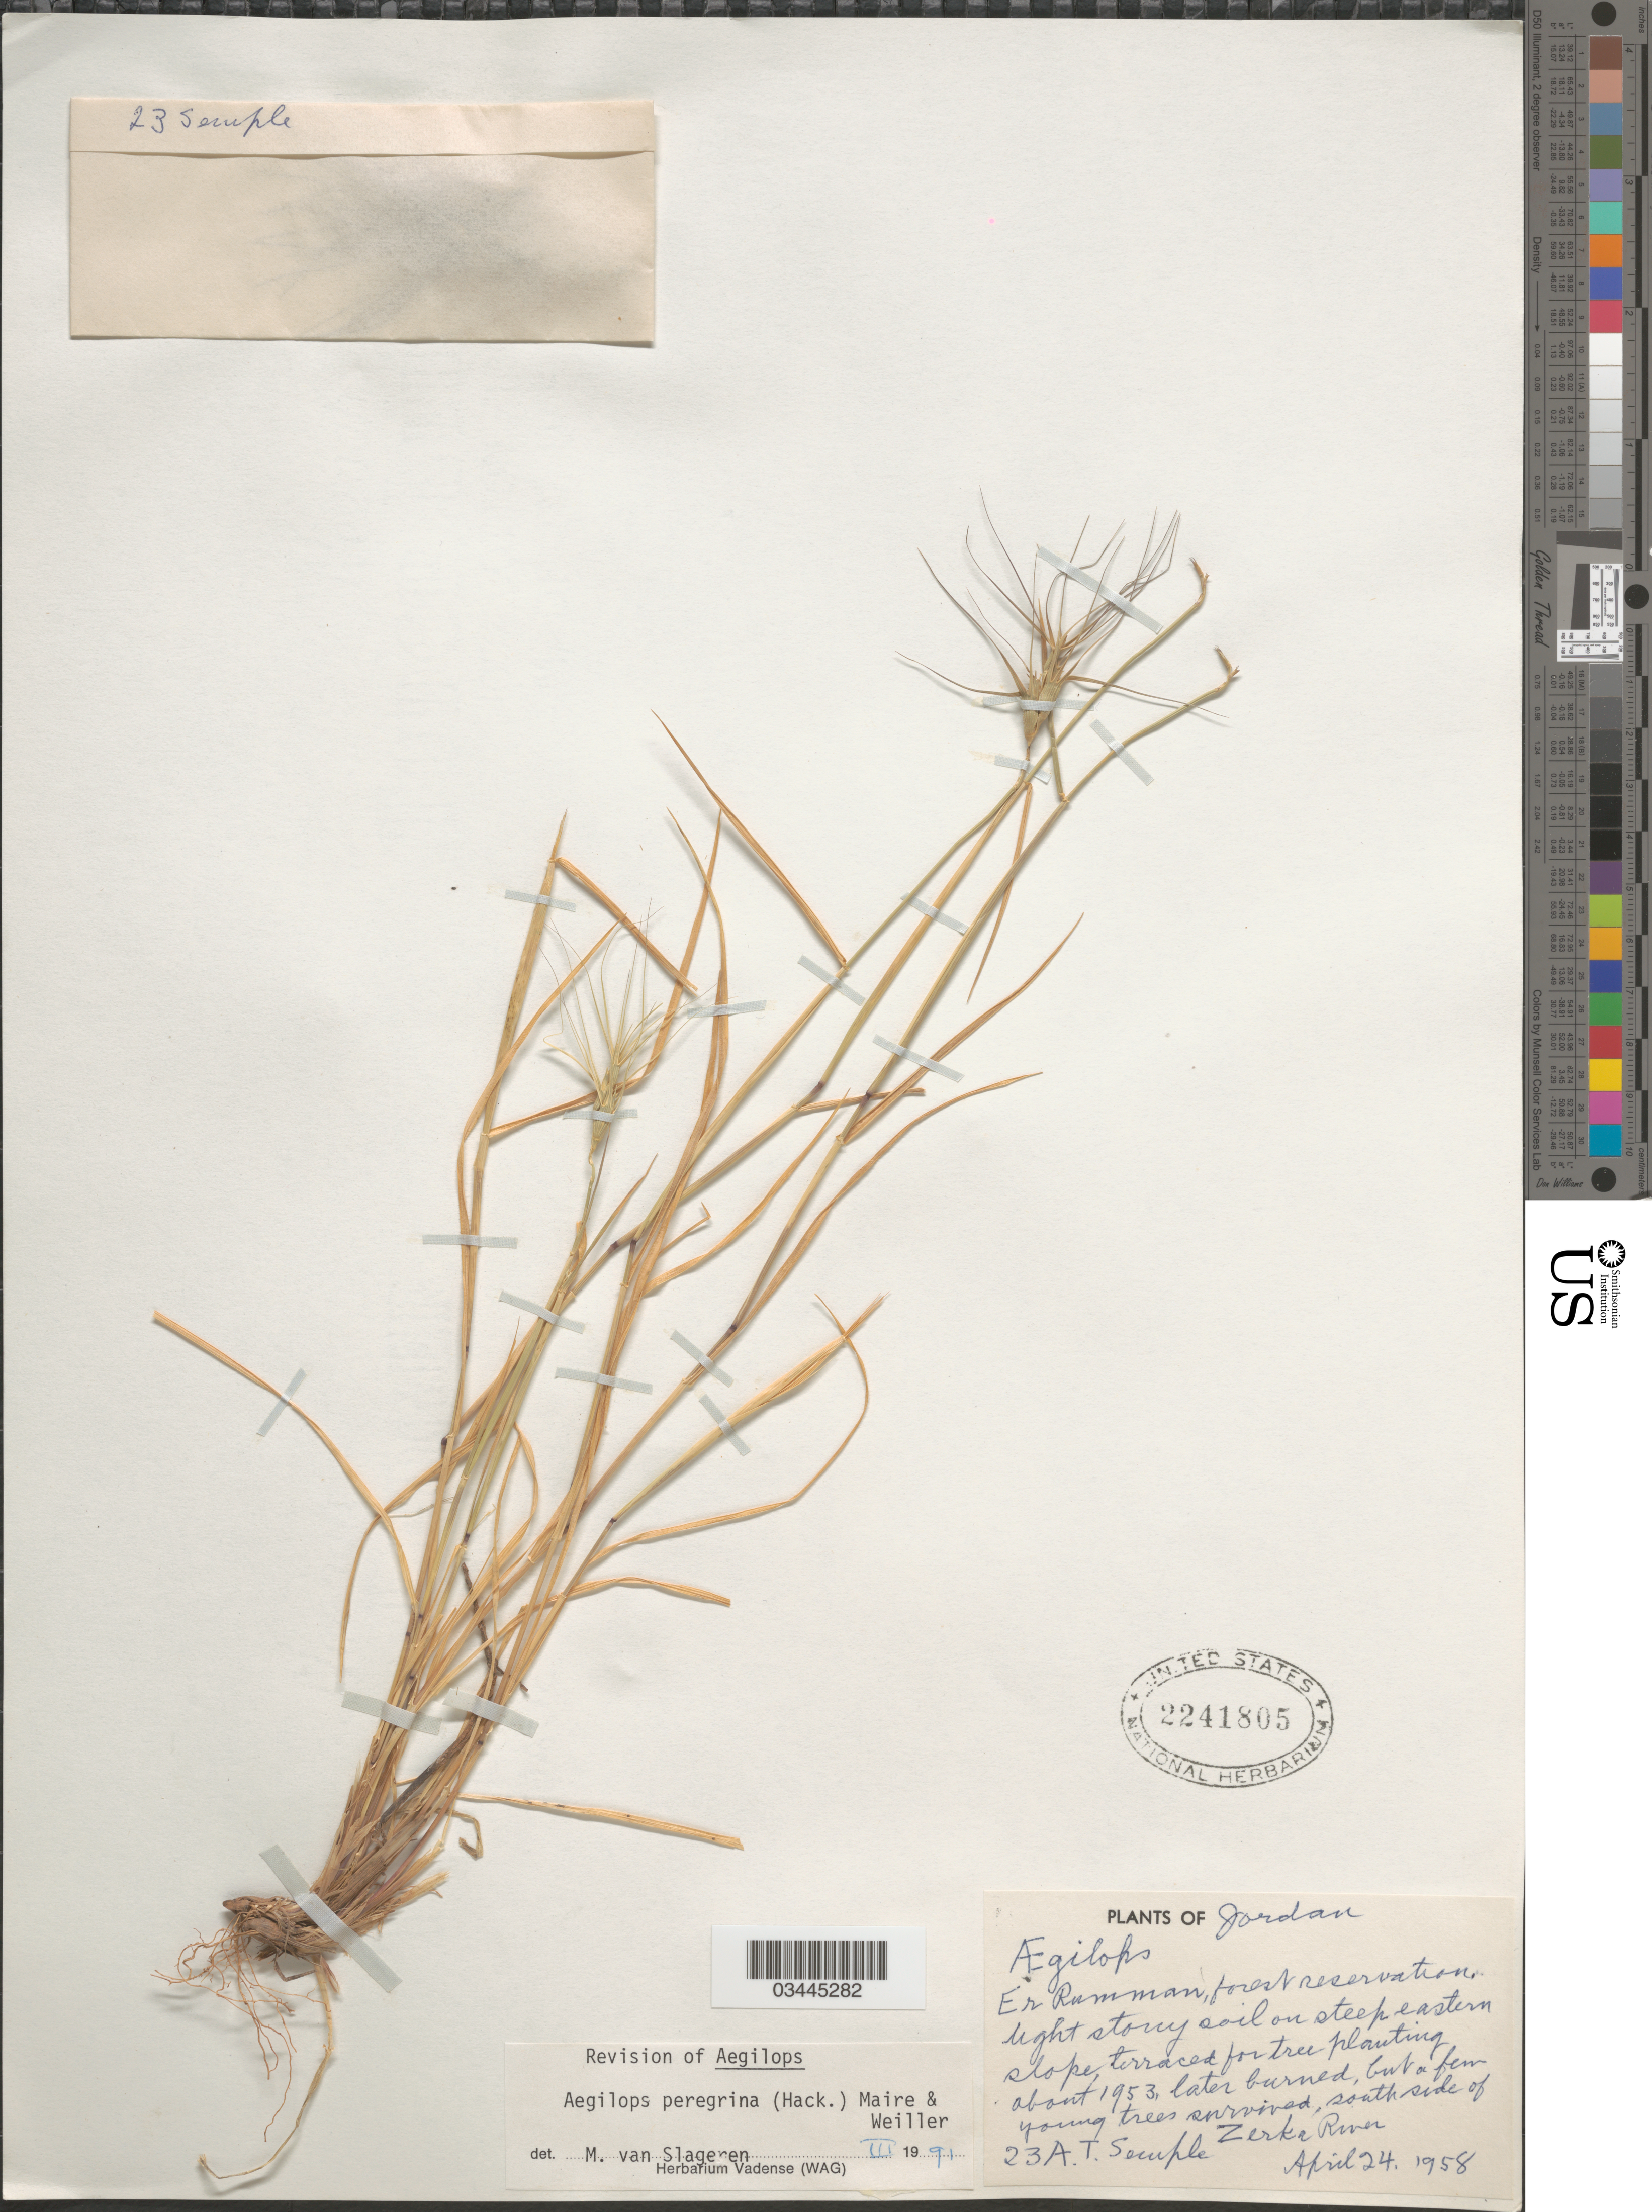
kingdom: Plantae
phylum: Tracheophyta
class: Liliopsida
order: Poales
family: Poaceae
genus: Aegilops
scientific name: Aegilops peregrina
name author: (Hack.) Eig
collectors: A. Semple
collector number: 23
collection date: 1958-04-24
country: Jordan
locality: Er Rumman, forest reservation, light [interpreted] stony soil on steep eastern slope. South side of Zerka River.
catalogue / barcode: US 2241805